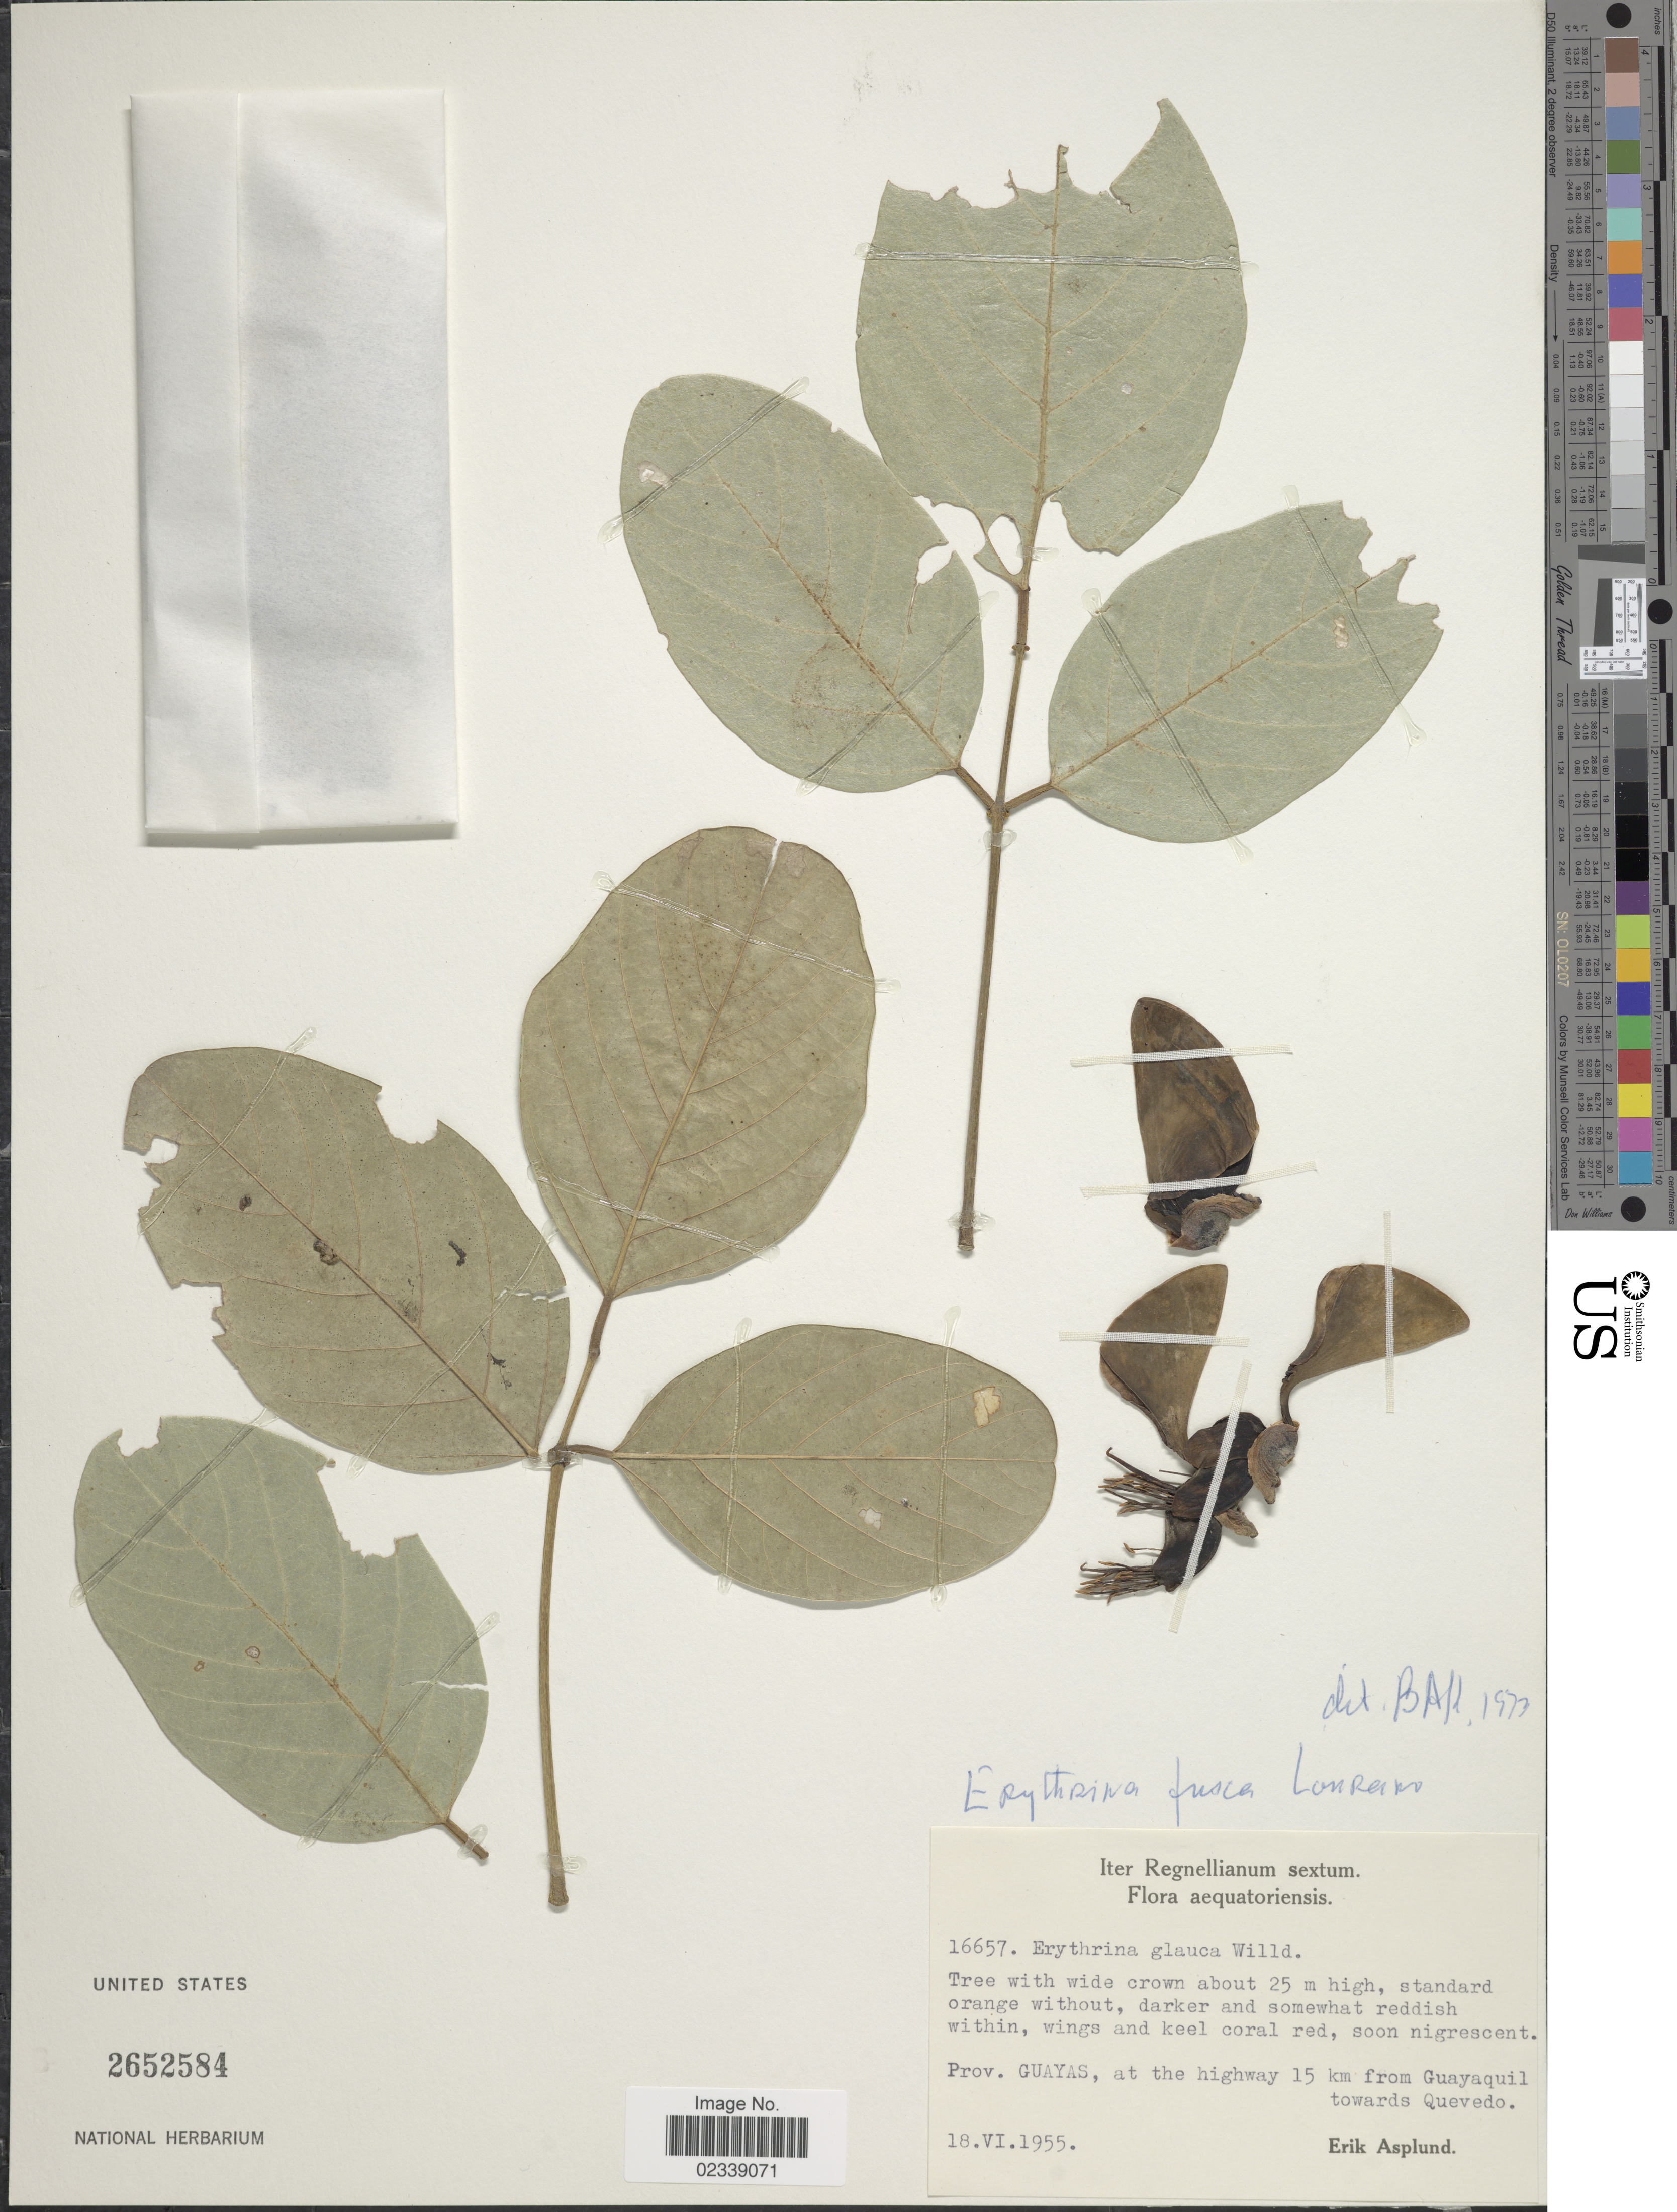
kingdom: Plantae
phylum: Tracheophyta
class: Magnoliopsida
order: Fabales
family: Fabaceae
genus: Erythrina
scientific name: Erythrina fusca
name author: Lour.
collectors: E. Asplund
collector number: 16657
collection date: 1955-06-18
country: Ecuador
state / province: Guayas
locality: At the highway 15 km from Guayaquil towards Quevedo, Aequatoriensis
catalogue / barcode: US 2652584